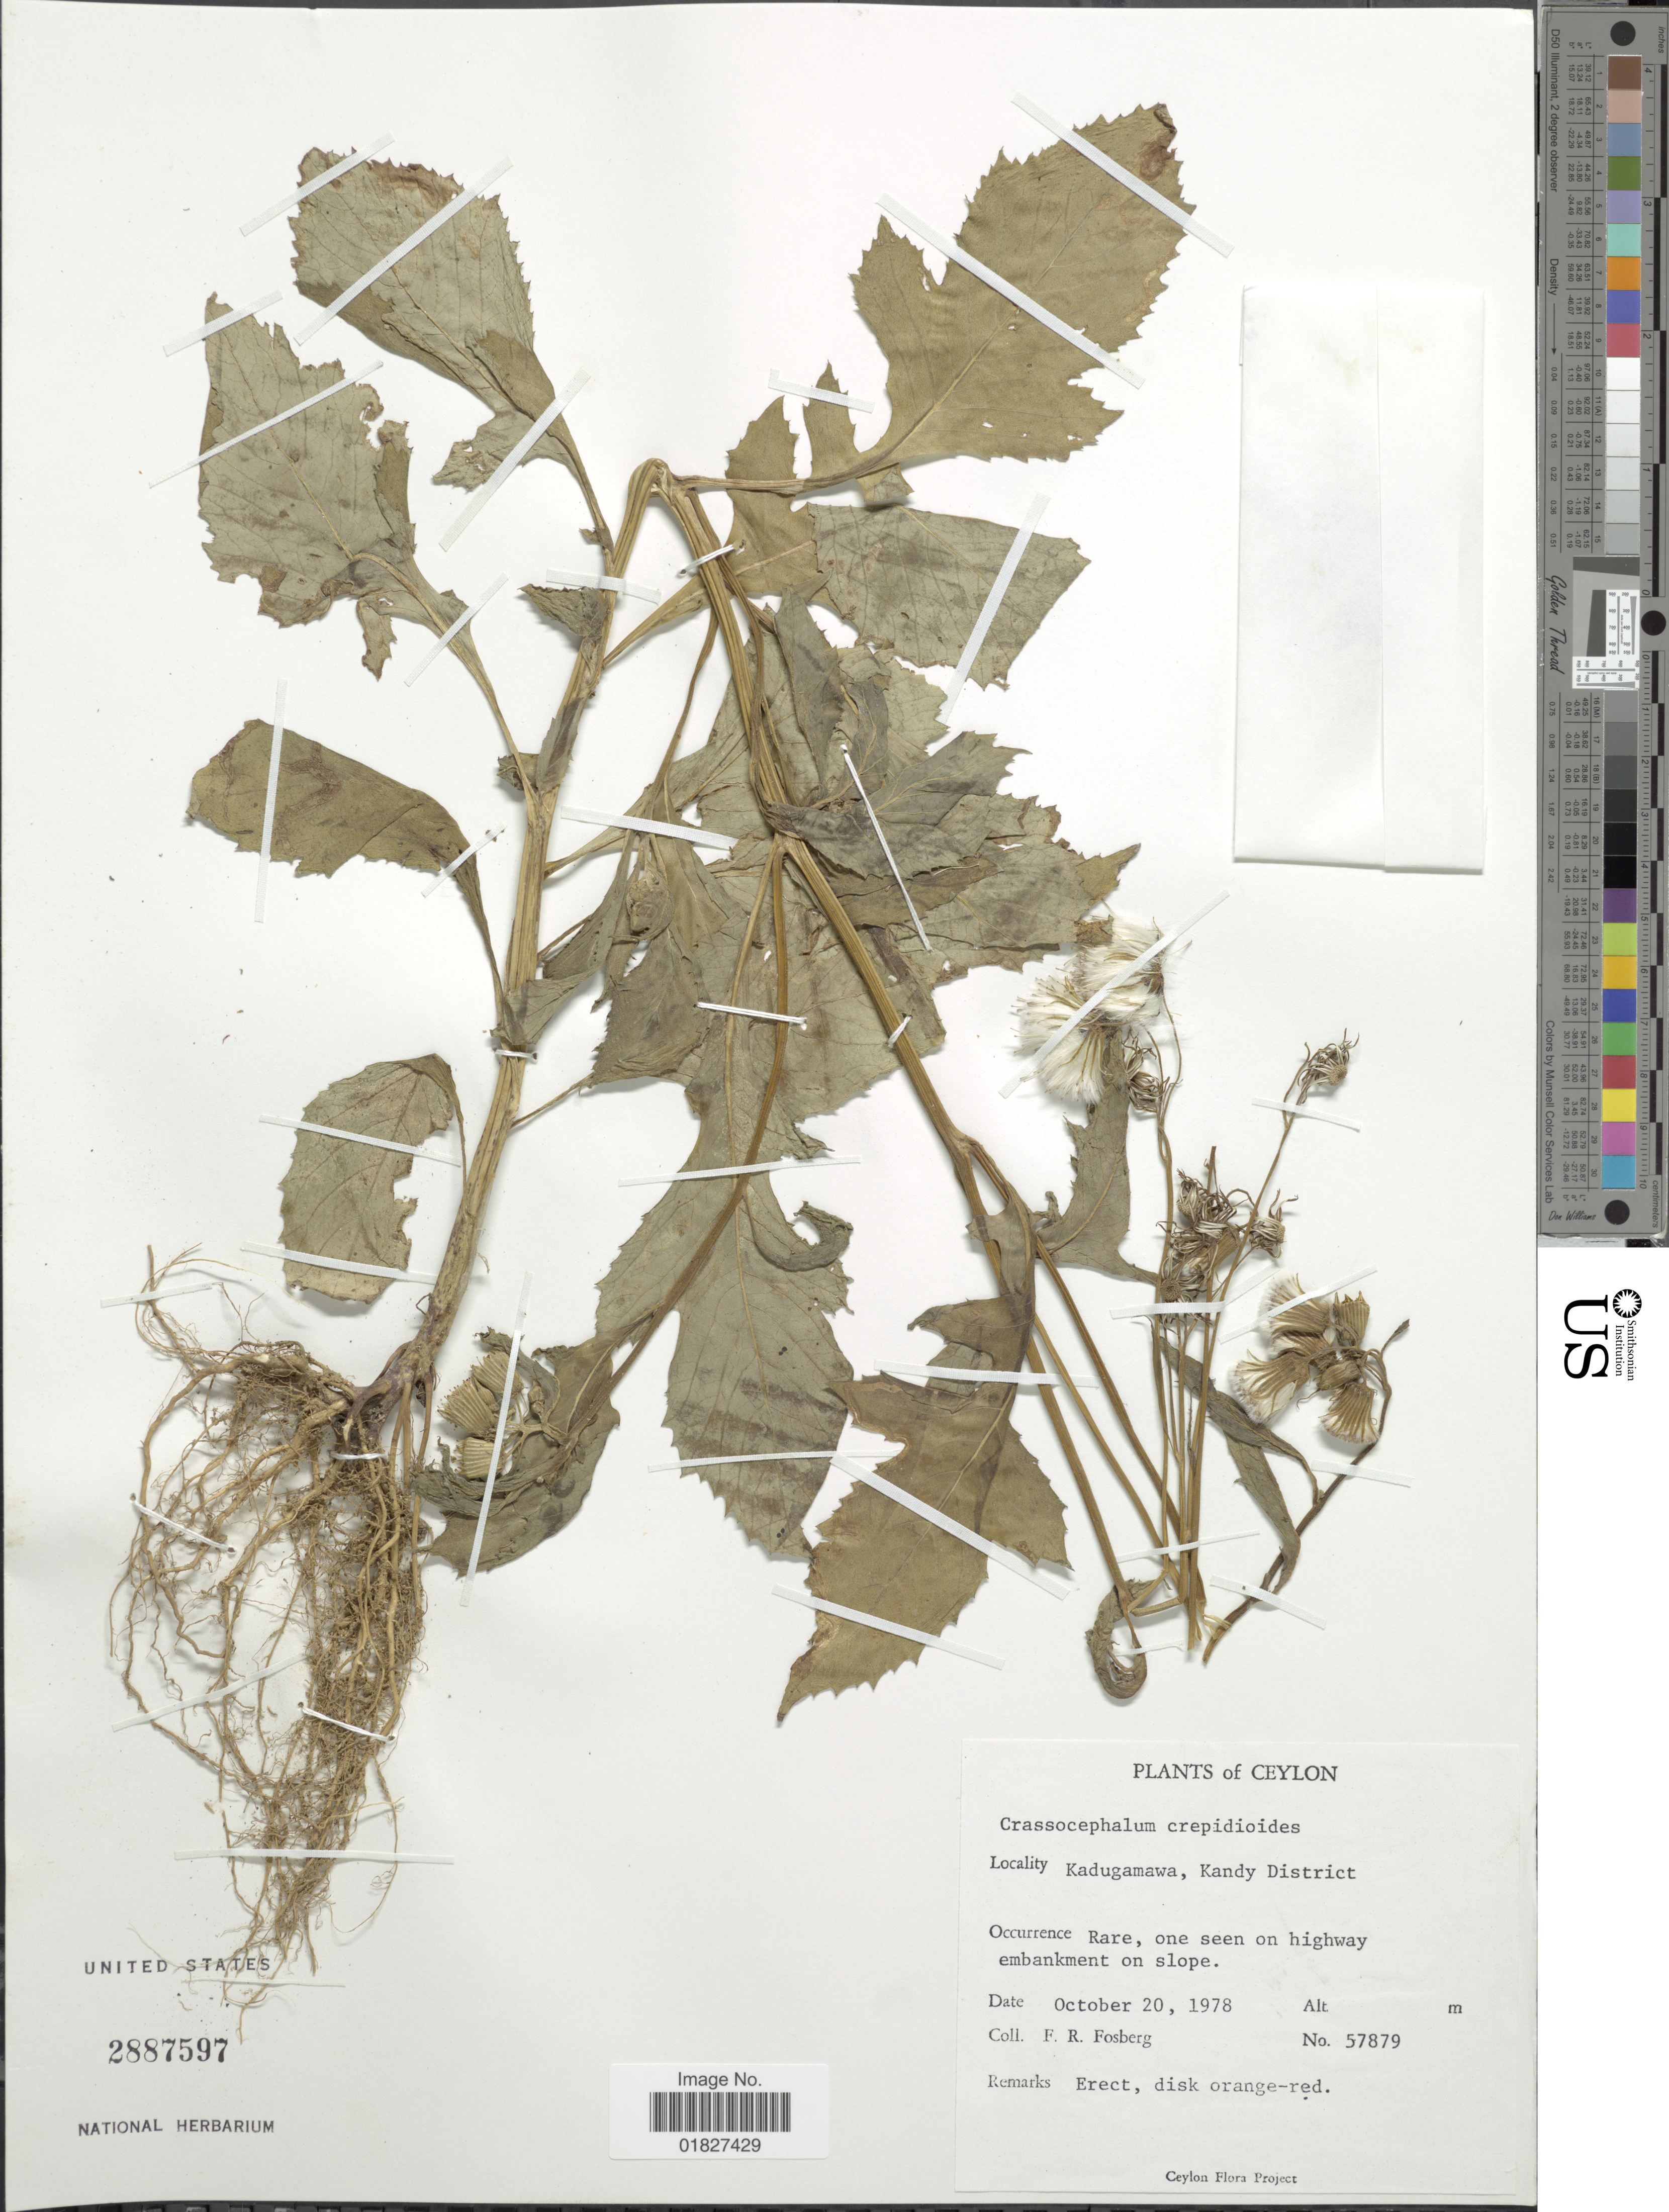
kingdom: Plantae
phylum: Tracheophyta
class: Magnoliopsida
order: Asterales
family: Asteraceae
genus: Crassocephalum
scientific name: Crassocephalum crepidioides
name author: (Benth.) S. Moore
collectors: F. R. Fosberg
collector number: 57879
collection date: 1978-10-20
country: Sri Lanka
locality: Ceylon, Kadugamawa, Kandy District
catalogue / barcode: US 2887597